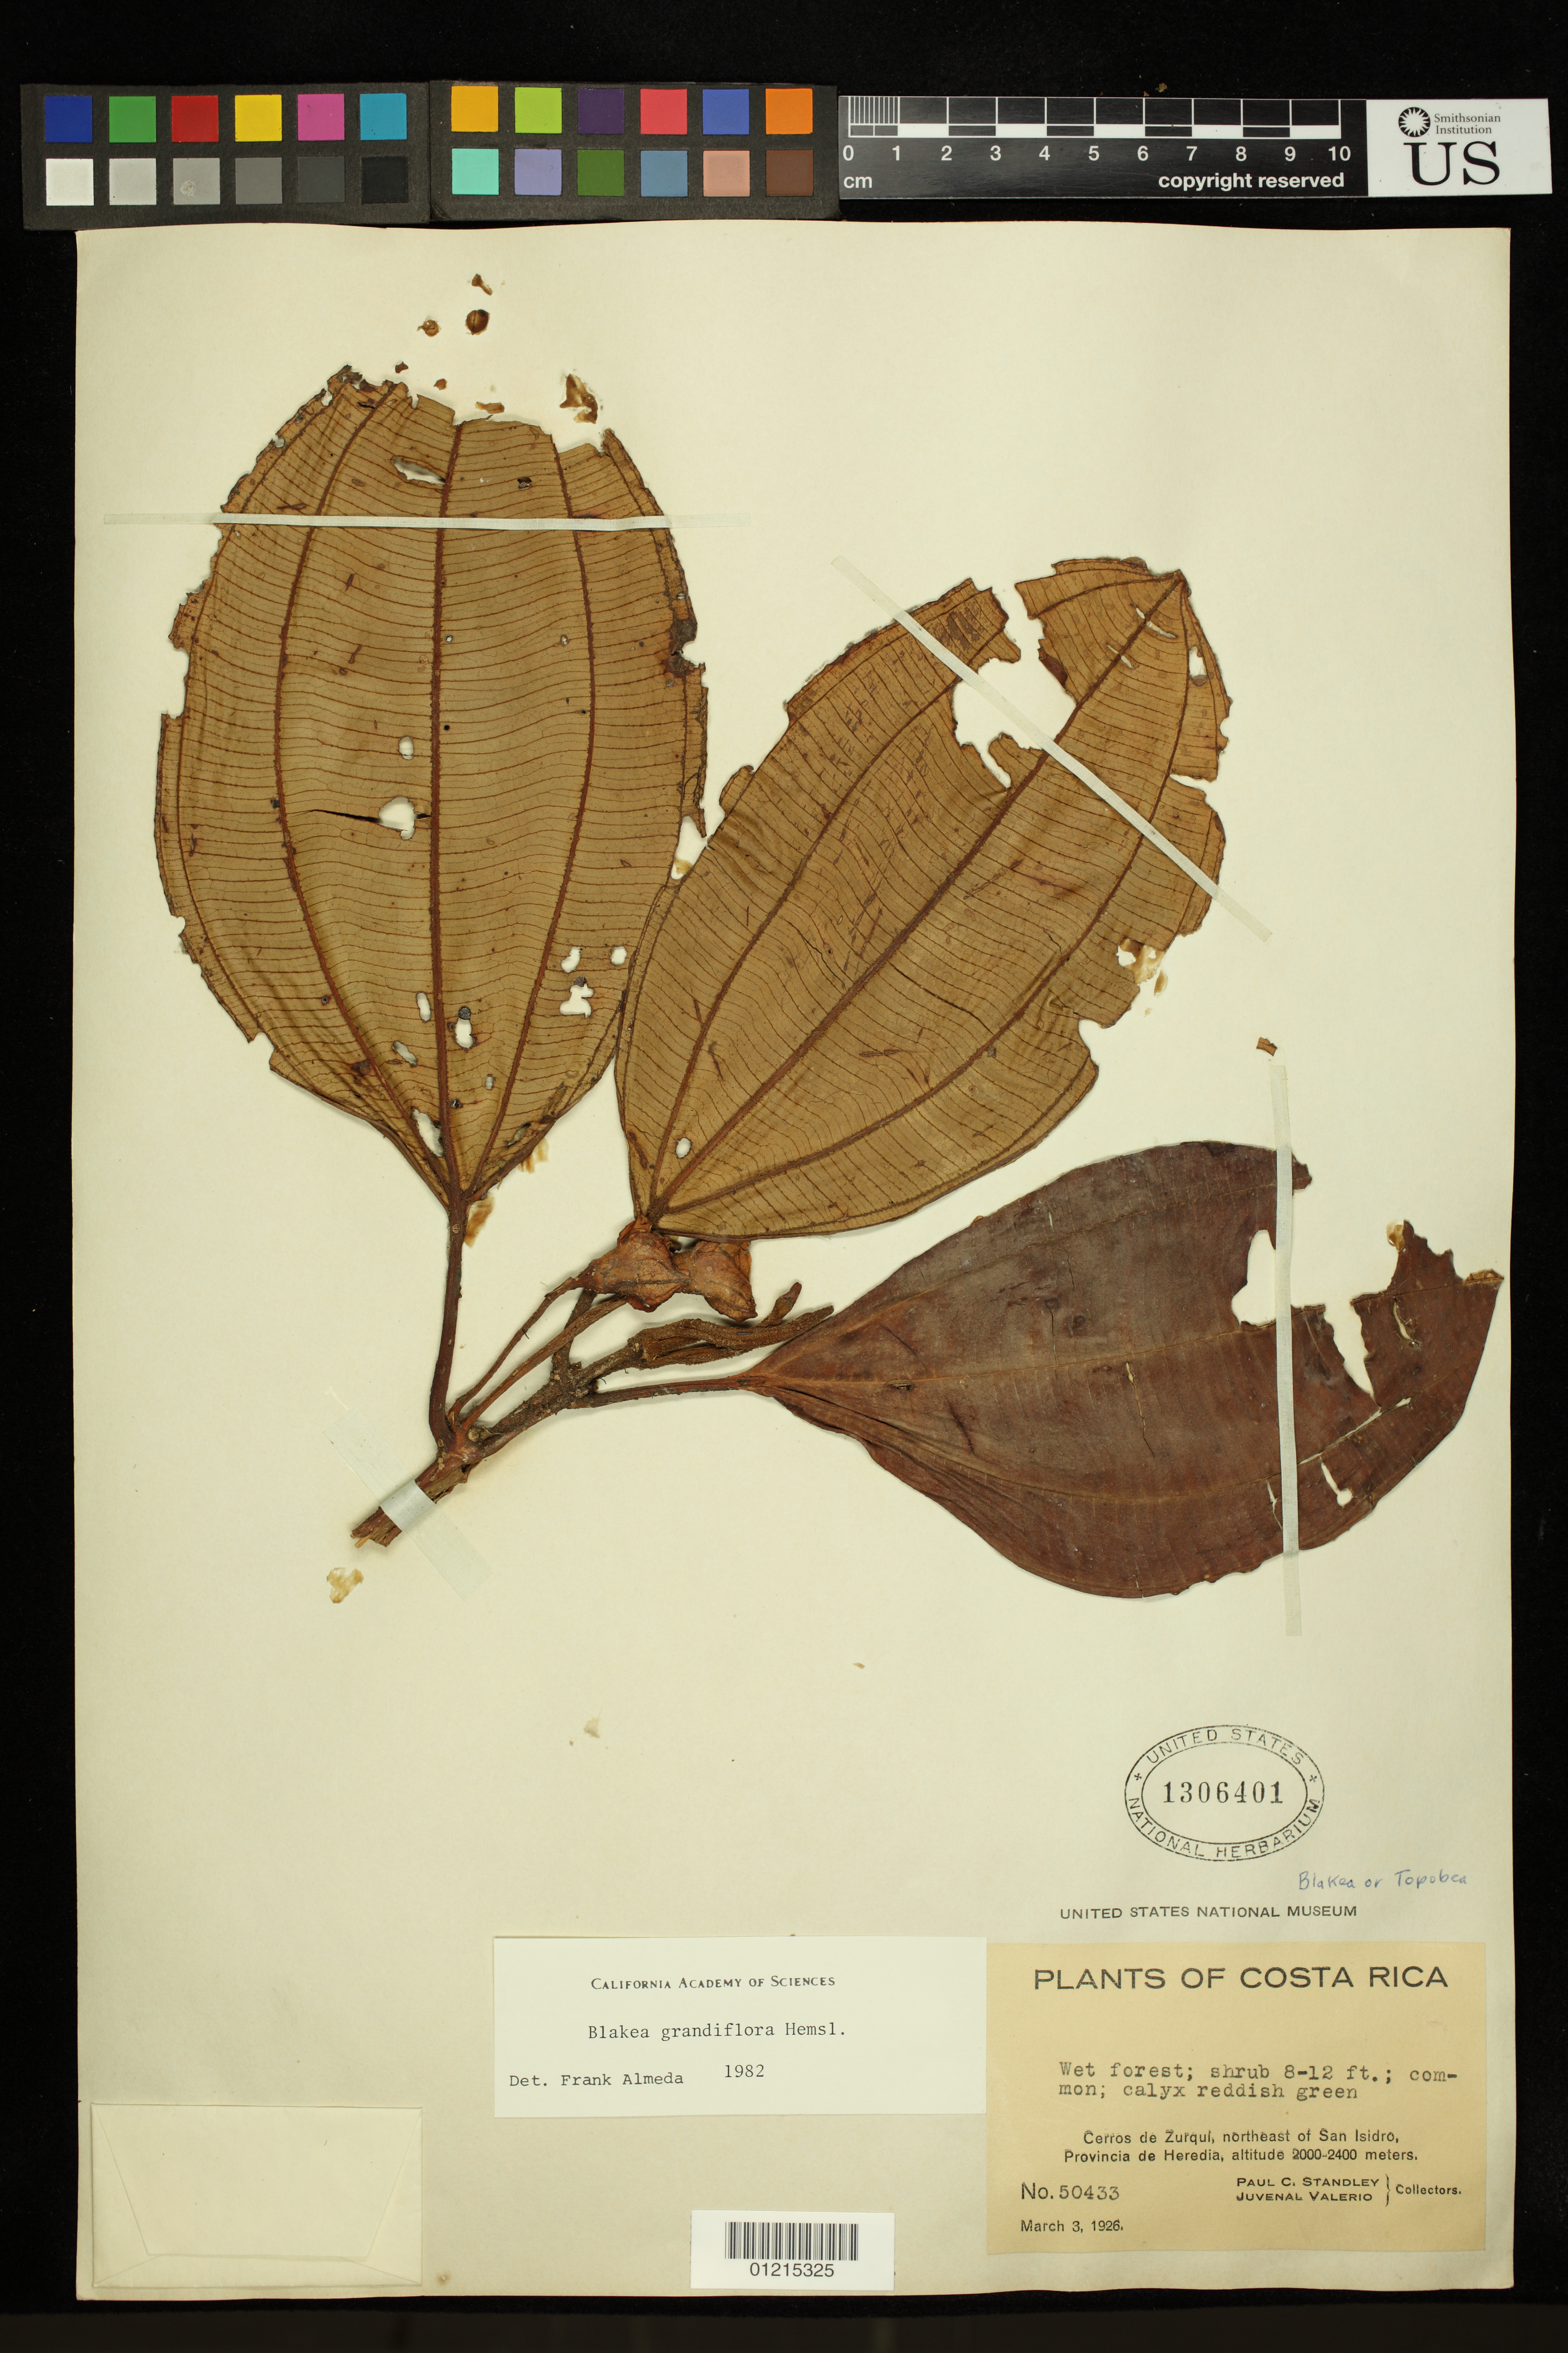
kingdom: Plantae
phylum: Tracheophyta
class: Magnoliopsida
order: Myrtales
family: Melastomataceae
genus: Blakea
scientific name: Blakea grandiflora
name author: Hemsl.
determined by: Almeda, F.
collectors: P. C. Standley & J. Valerio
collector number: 50433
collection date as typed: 3 Mar 1926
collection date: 1926-03-03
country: Costa Rica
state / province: Heredia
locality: Cerros de Zurquí, northeast of San Isidro.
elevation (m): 2000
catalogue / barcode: US 1306401